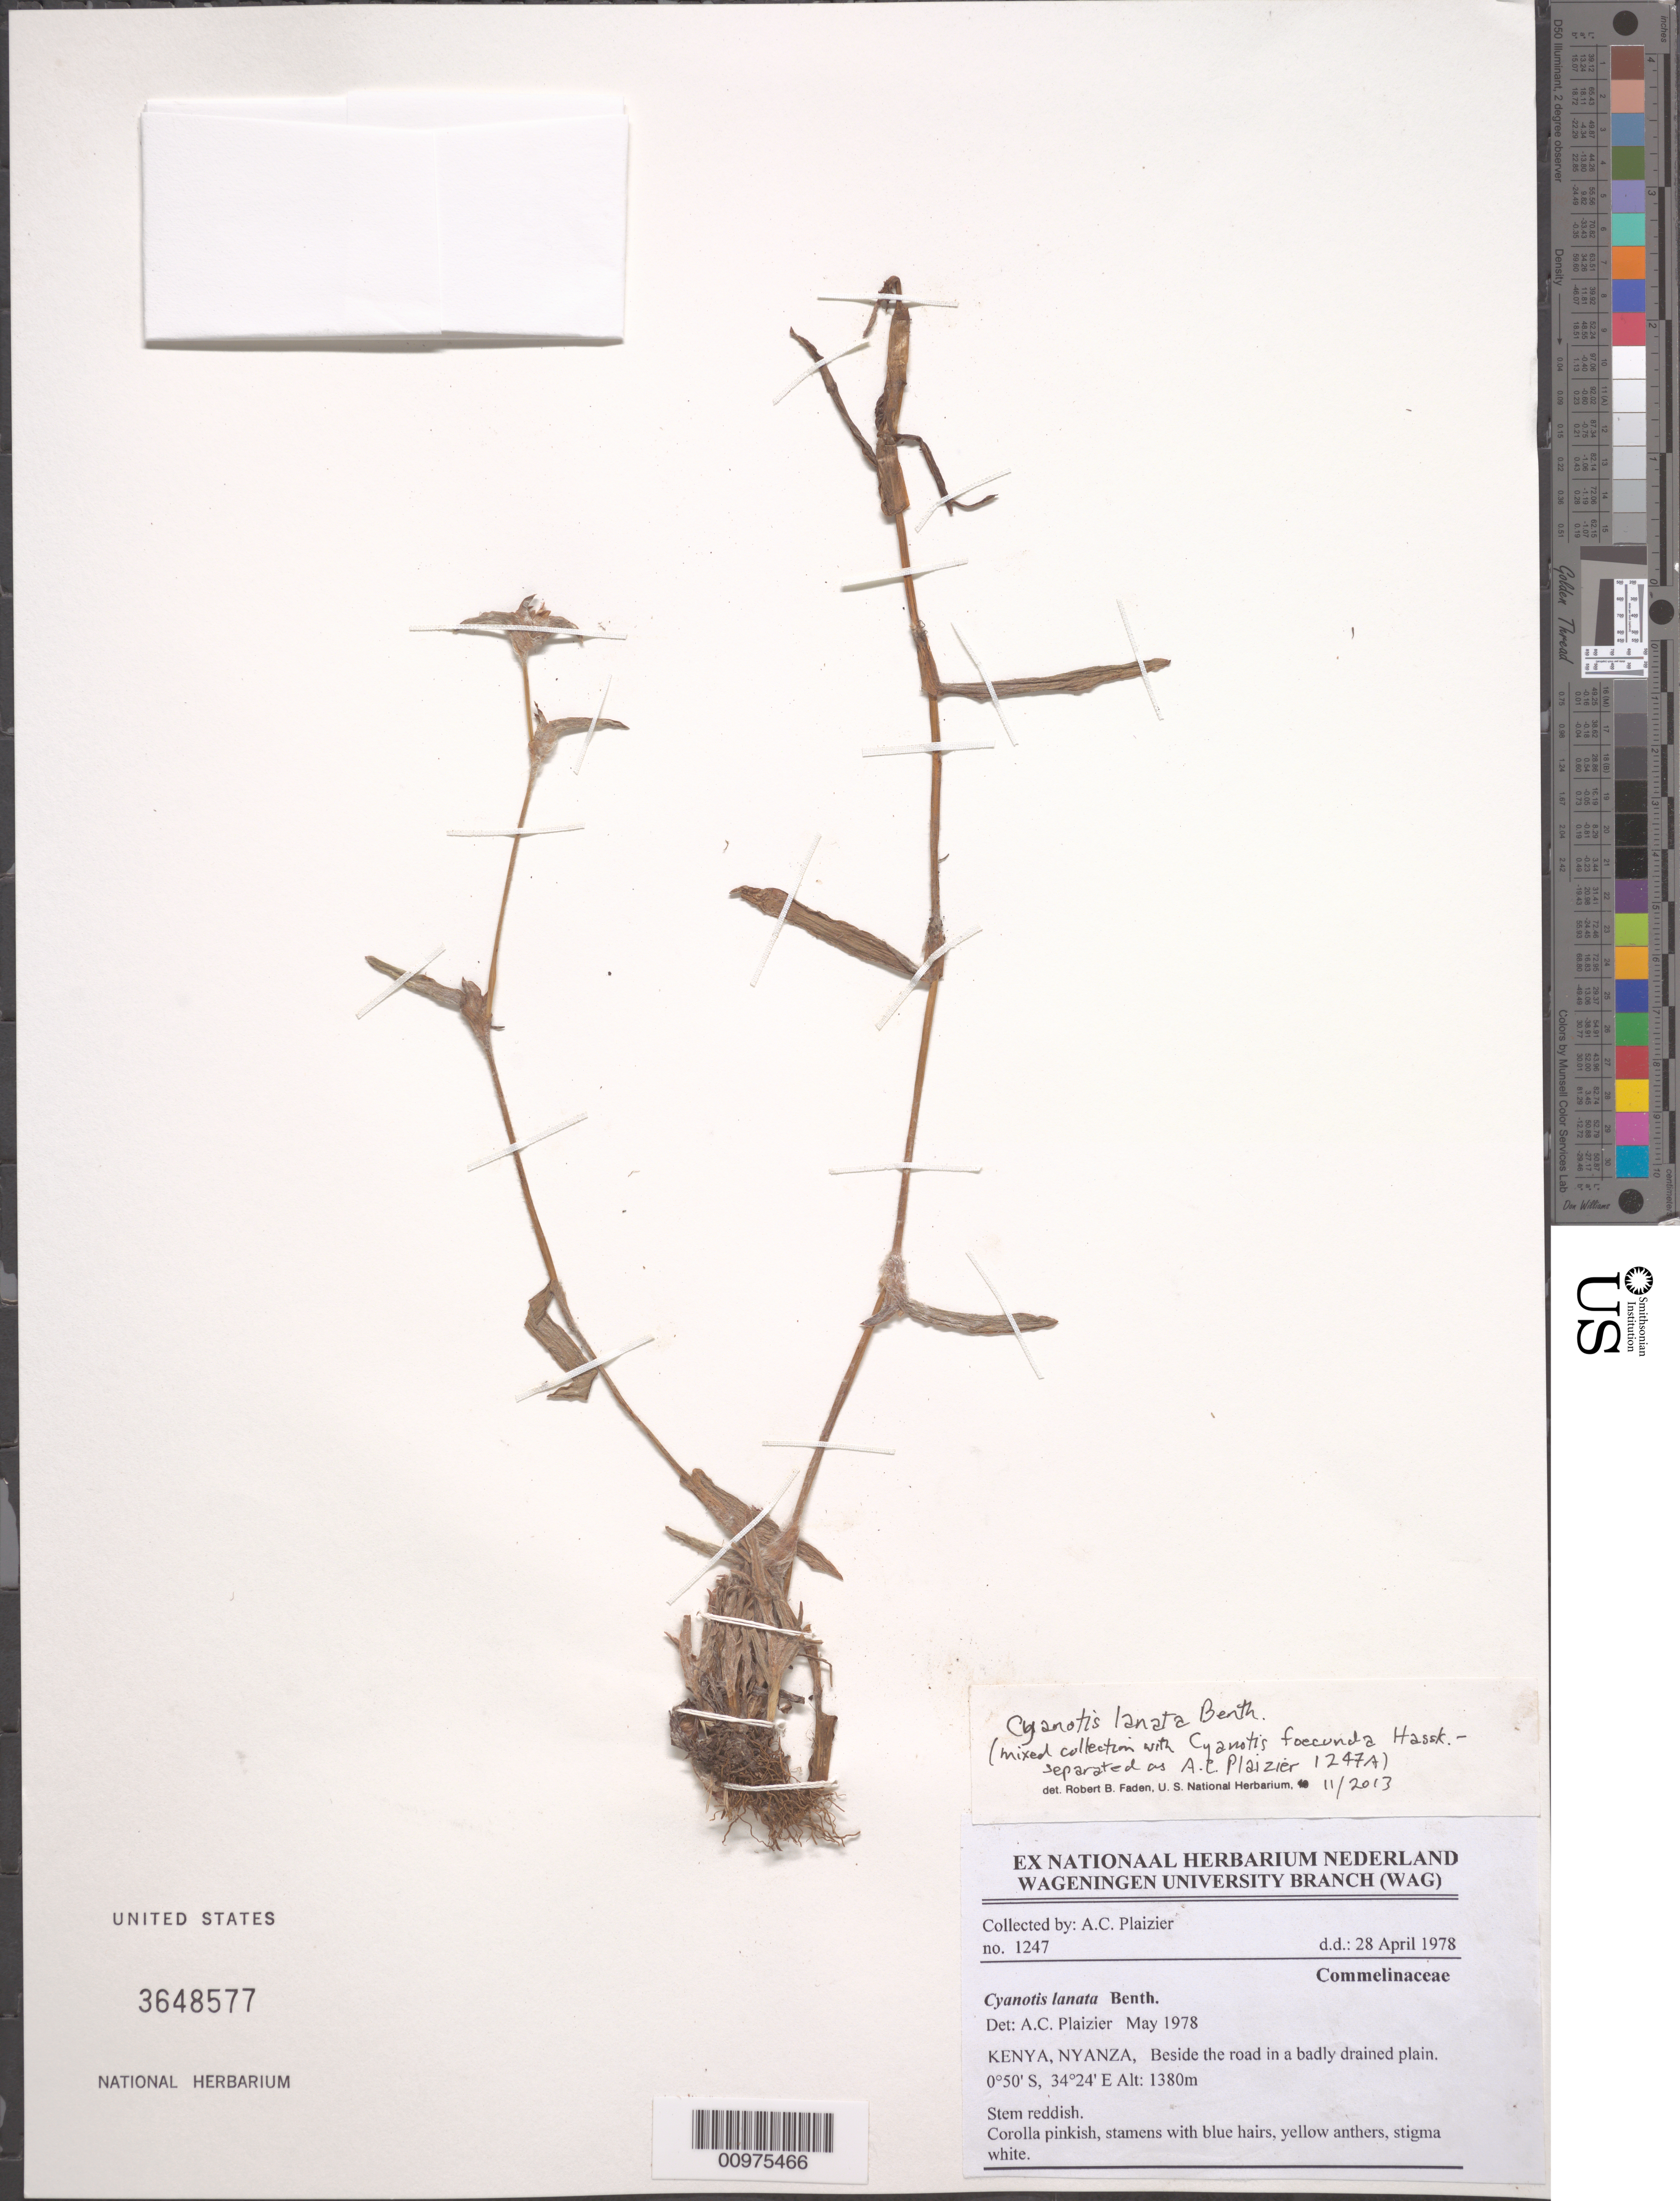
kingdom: Plantae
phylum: Tracheophyta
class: Liliopsida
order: Commelinales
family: Commelinaceae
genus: Cyanotis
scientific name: Cyanotis lanata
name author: Benth.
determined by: Faden, Robert B., (US), Smithsonian Institution - National Museum of Natural History (UNITED STATES)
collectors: A. Plaizier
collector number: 1247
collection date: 1978-04-28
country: Kenya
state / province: Migori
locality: Nyanza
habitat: Beside the road in a badly drained plain.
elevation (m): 1380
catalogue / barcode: US 3648577